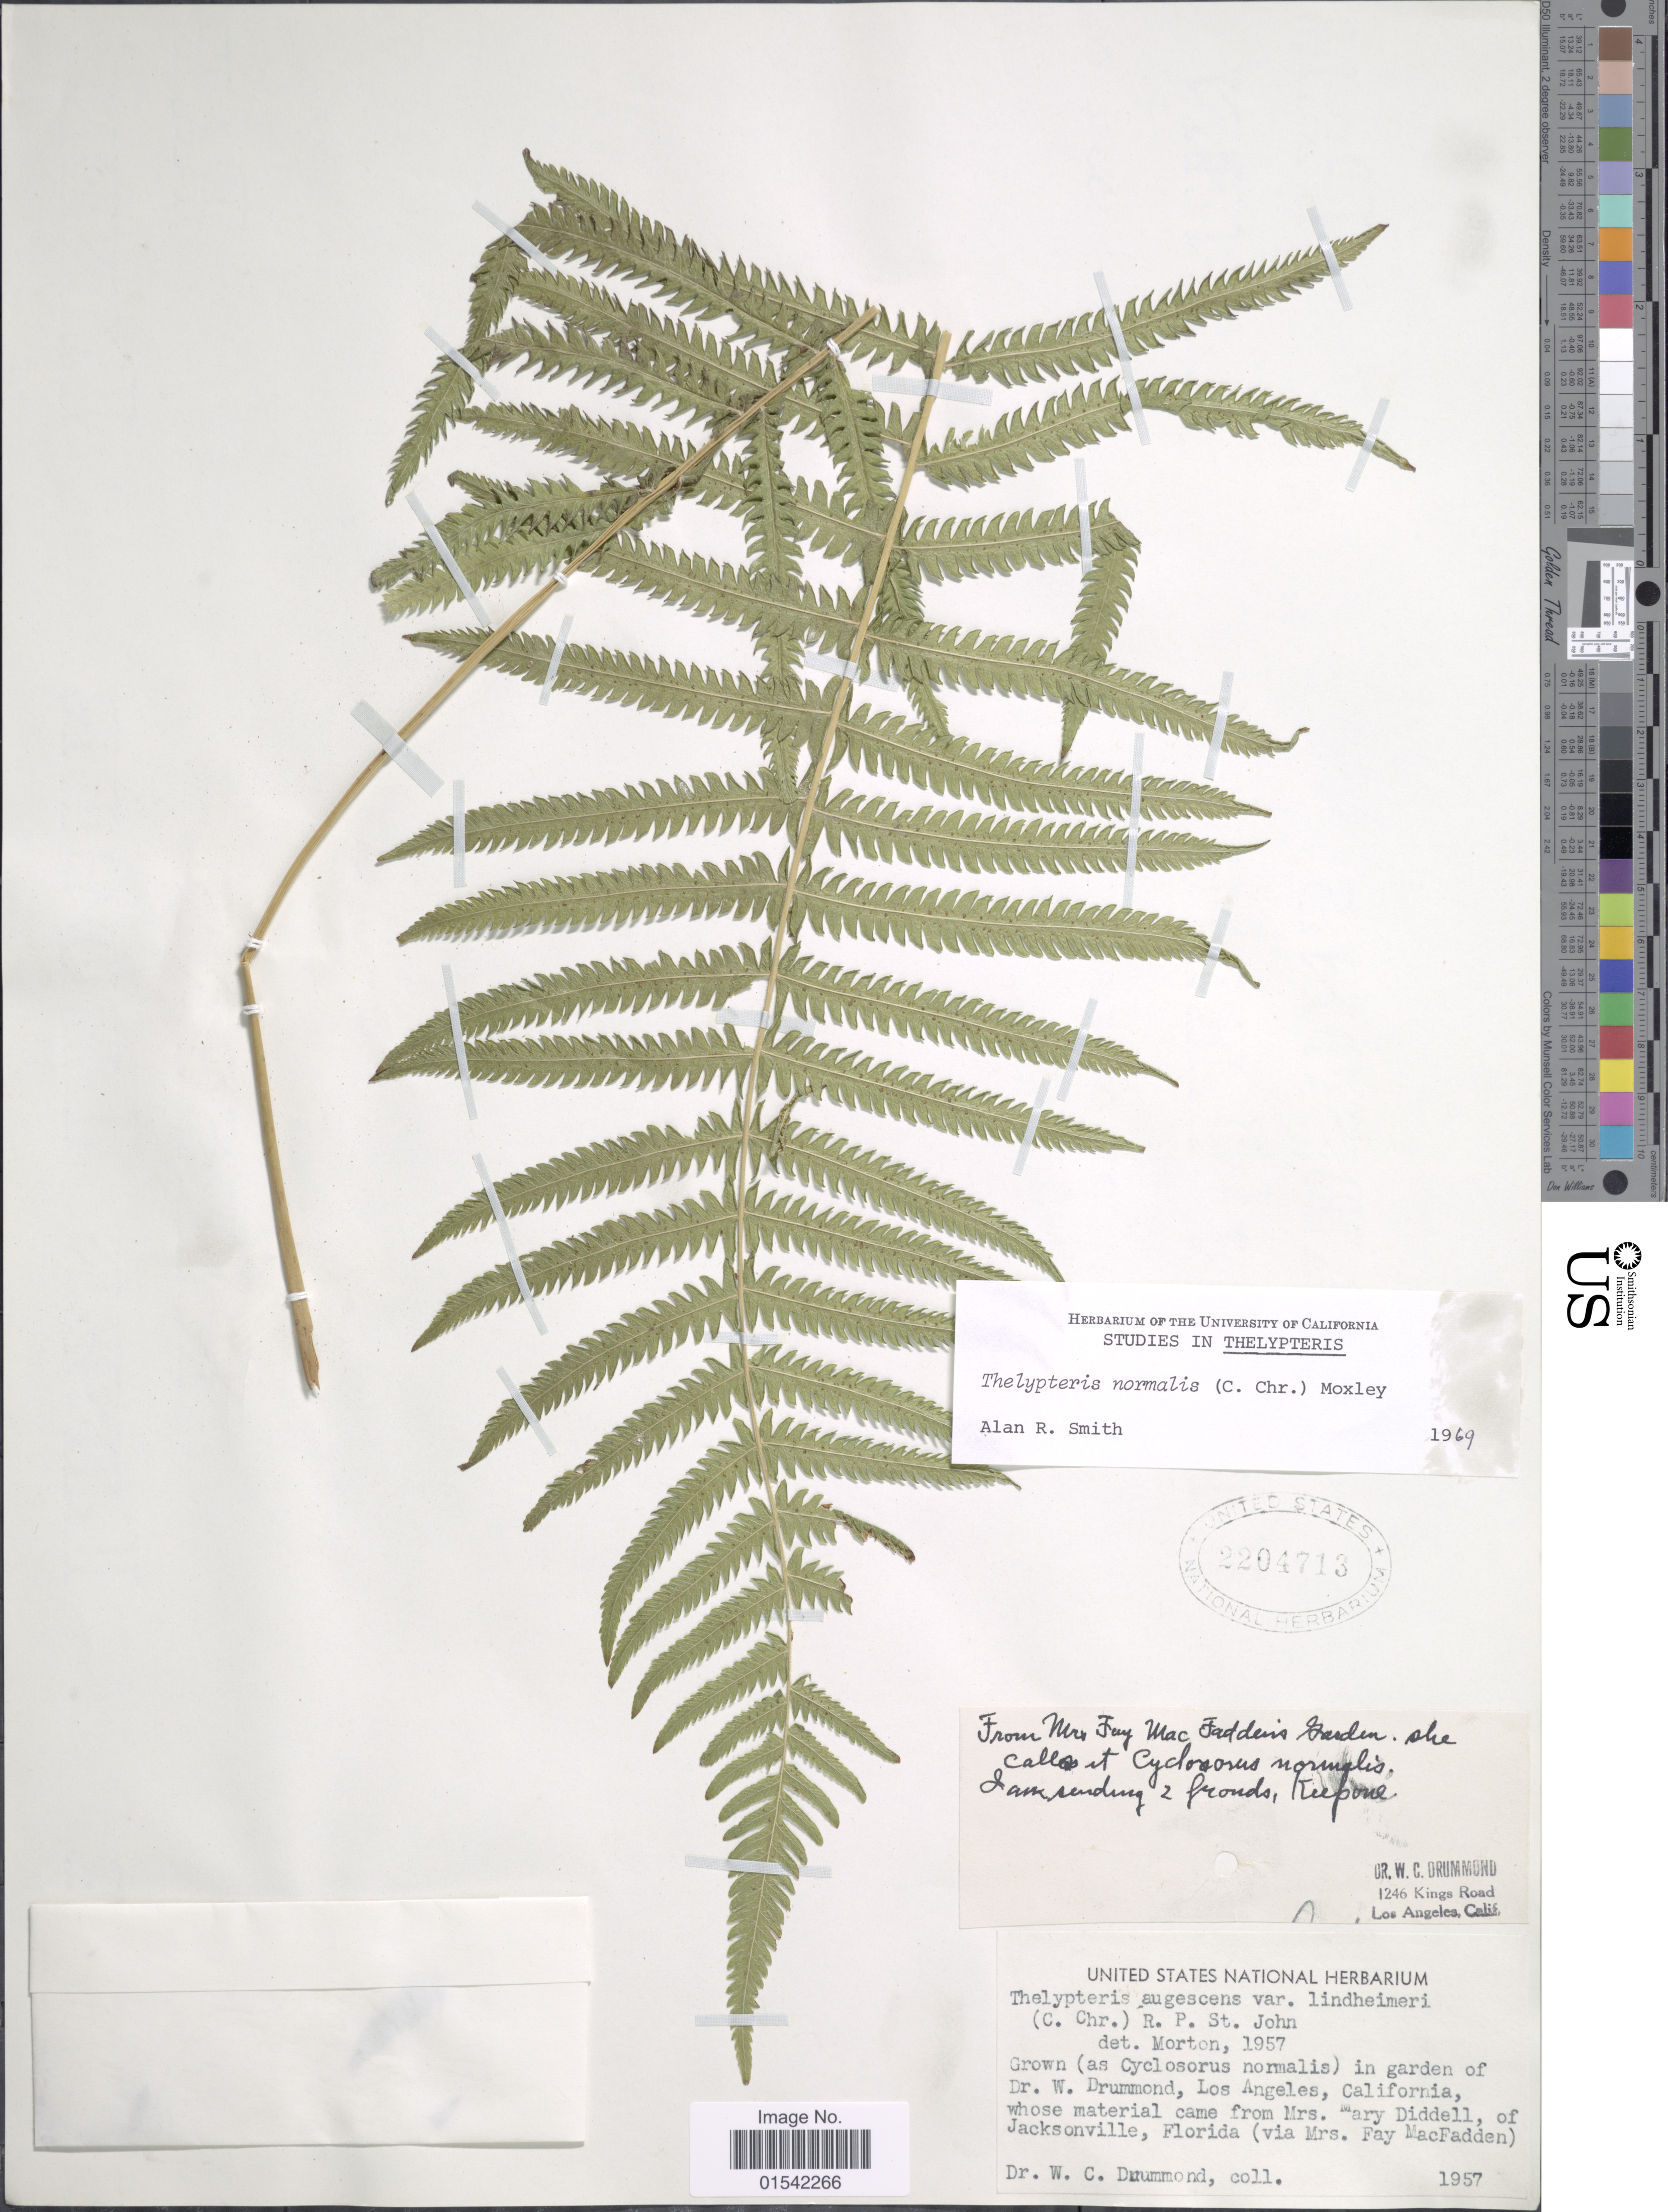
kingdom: Plantae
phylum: Tracheophyta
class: Polypodiopsida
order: Polypodiales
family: Thelypteridaceae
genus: Cyclosorus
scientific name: Cyclosorus kunthii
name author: (Desv.) Christenh.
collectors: W. Drummond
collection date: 1957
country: United States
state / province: California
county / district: Los Angeles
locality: In garden of Dr. W. Drummond, Los Angeles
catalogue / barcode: US 2204713